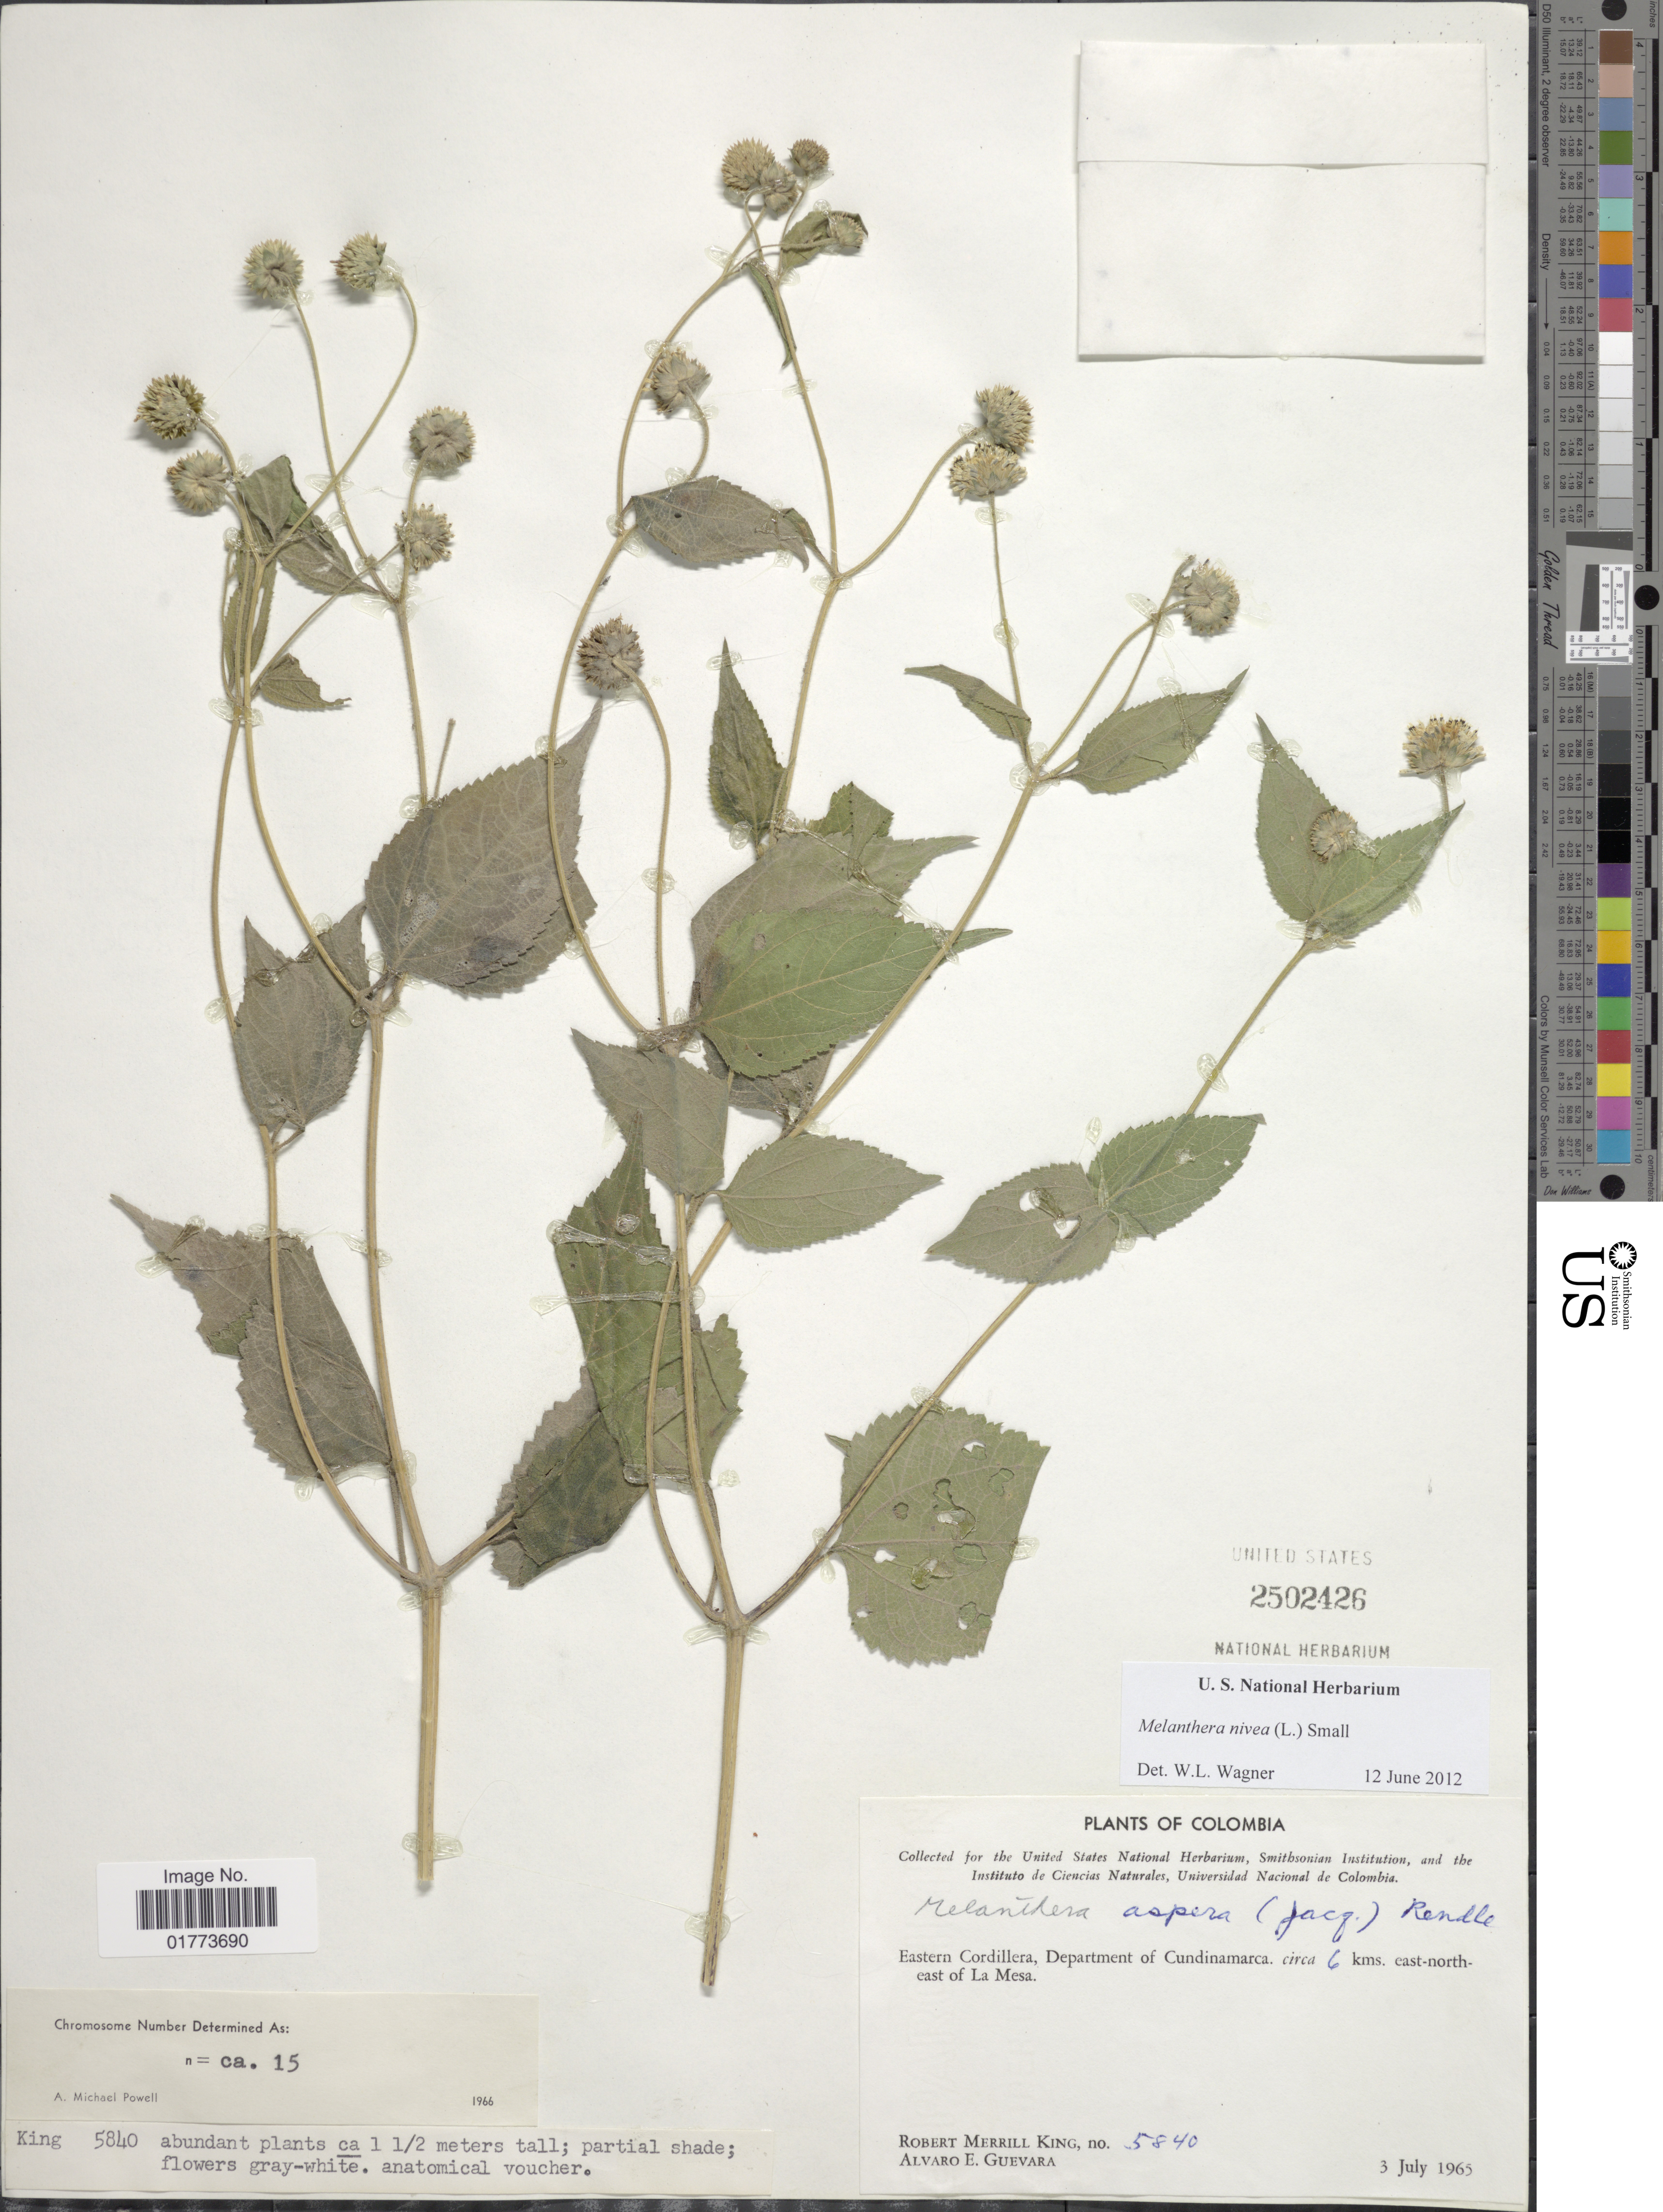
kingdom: Plantae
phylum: Tracheophyta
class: Magnoliopsida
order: Asterales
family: Asteraceae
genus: Melanthera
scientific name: Melanthera nivea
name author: (L.) Small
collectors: R. M. King & A. E. Guevara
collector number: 5840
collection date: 1965-07-03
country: Colombia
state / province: Cundinamarca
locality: Eastern Cordillera, Department of Cundinamarca. circa 6 kms. east-north-east of La Mesa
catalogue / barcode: US 2502426